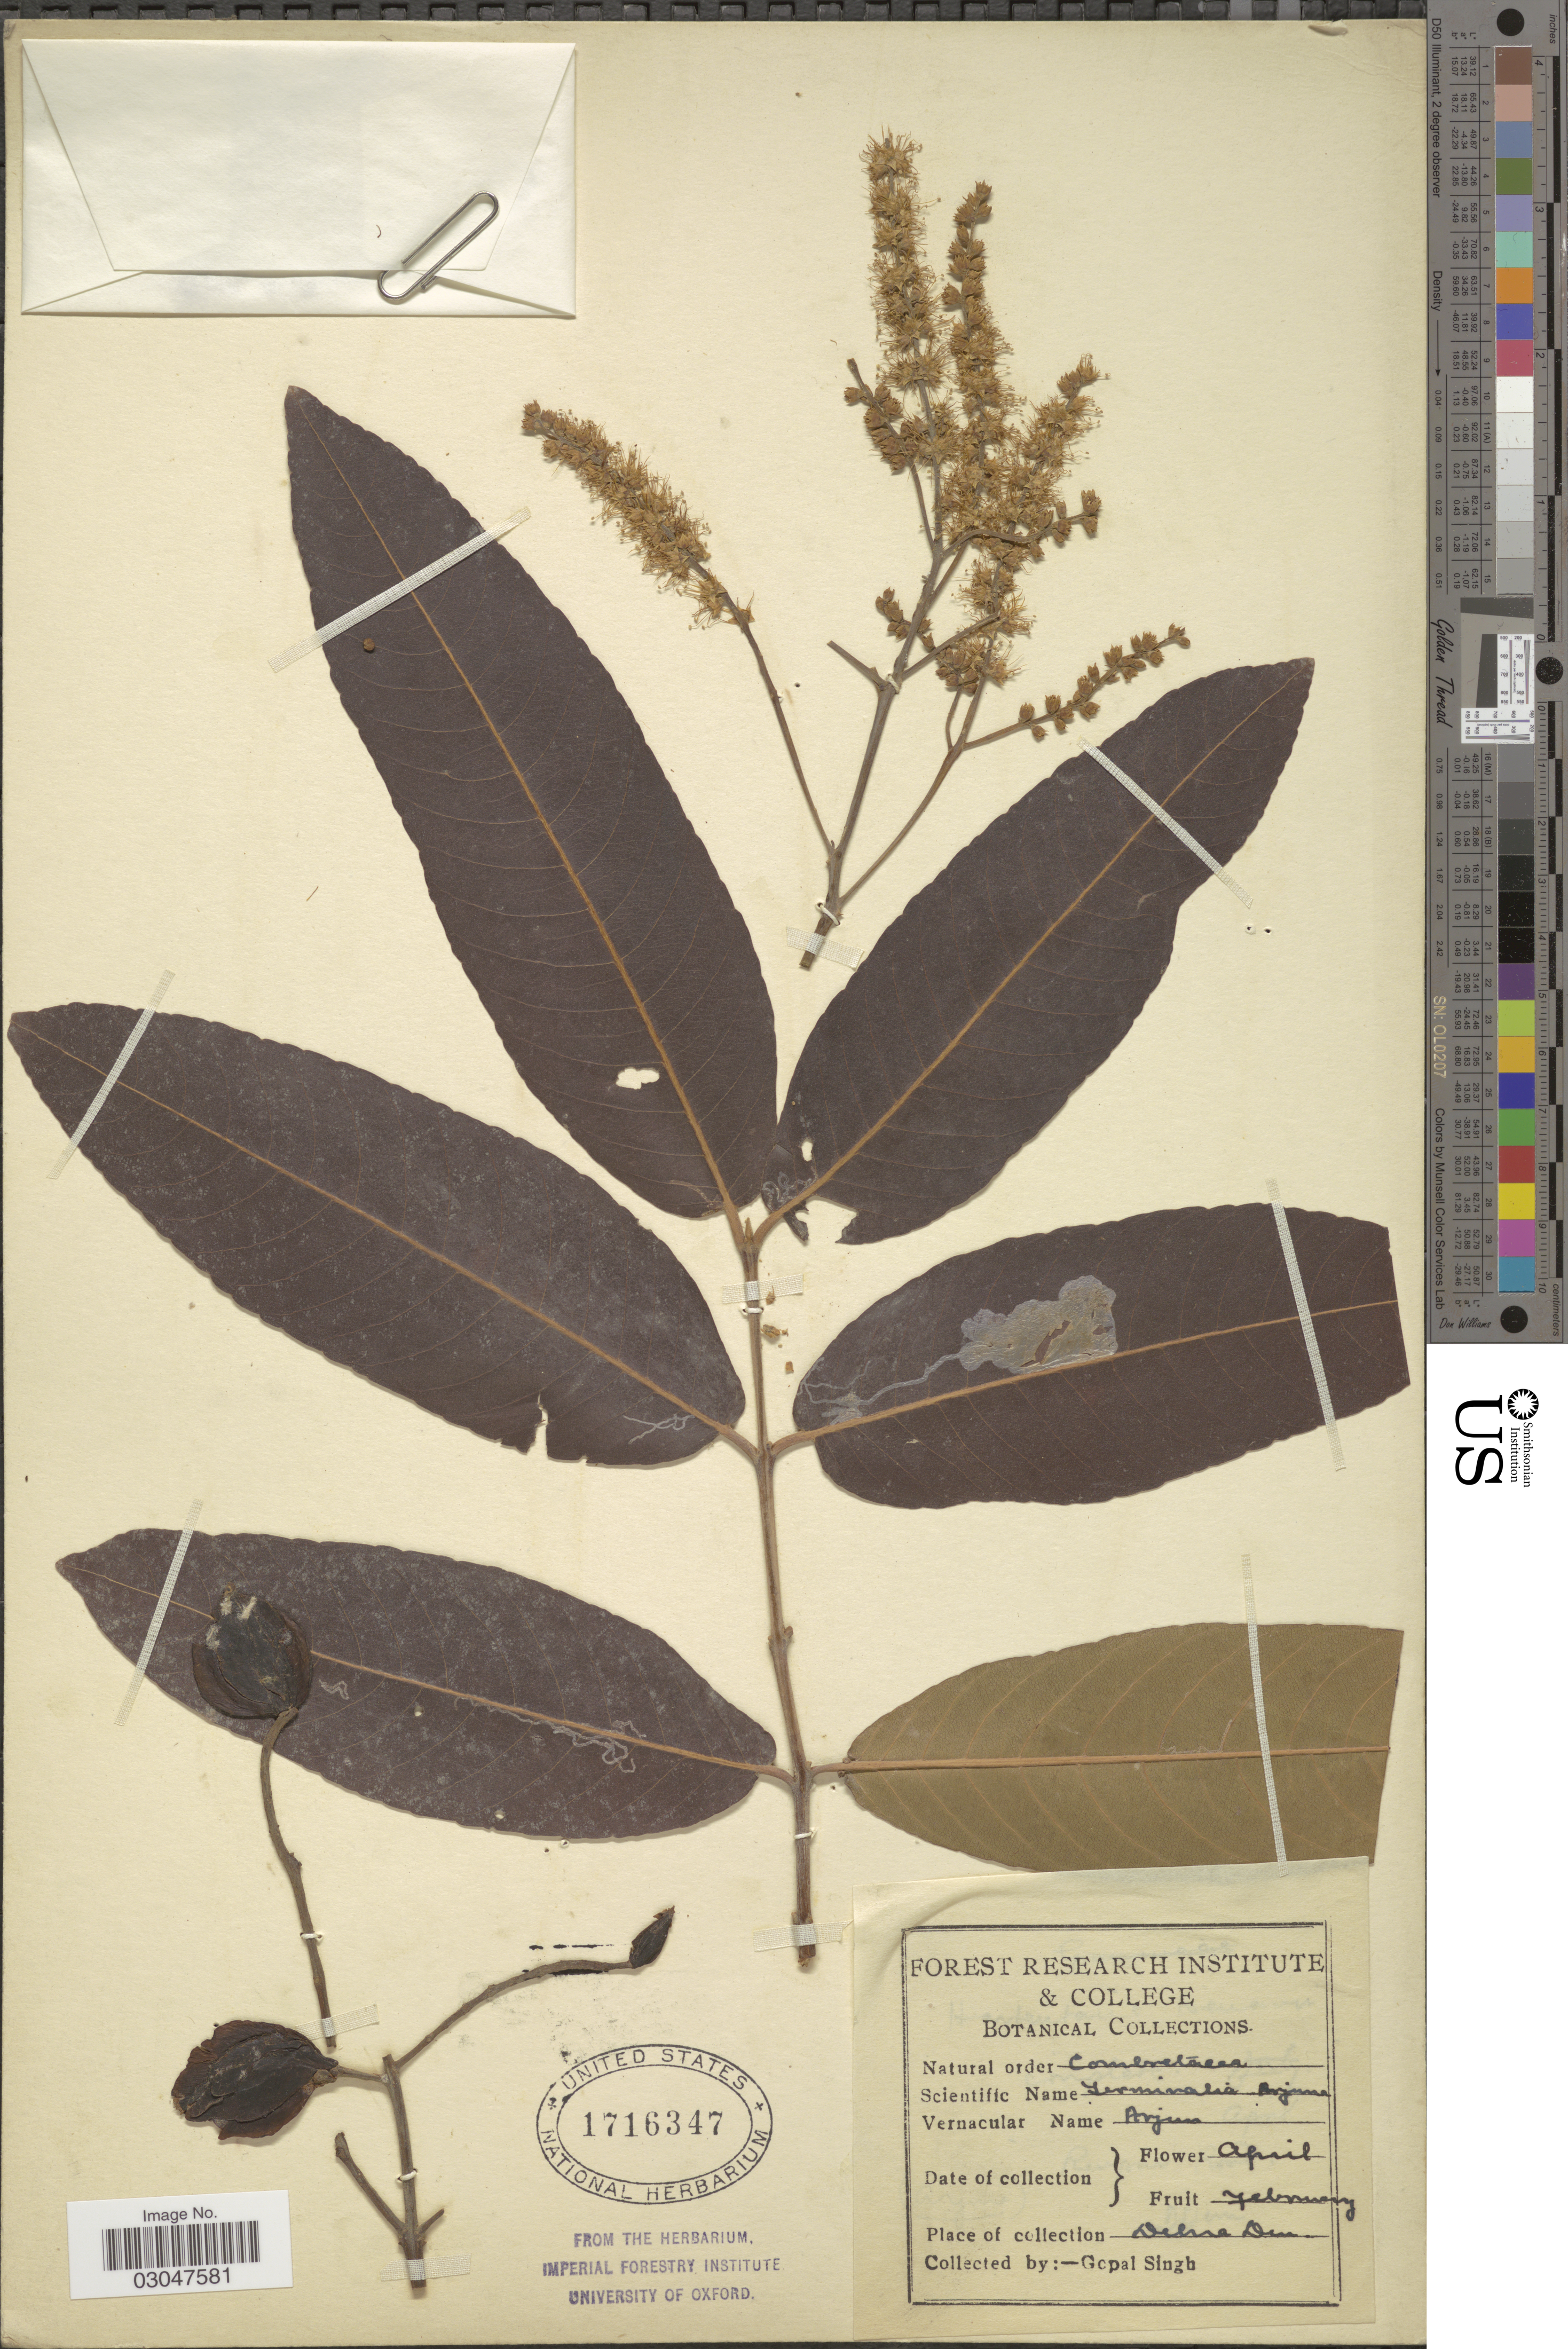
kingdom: Plantae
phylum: Tracheophyta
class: Magnoliopsida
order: Myrtales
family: Combretaceae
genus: Terminalia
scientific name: Terminalia arjuna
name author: (Roxb. ex DC.) Wight & Arn.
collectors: G. Singh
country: India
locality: Dehra Dun.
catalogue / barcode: US 1716347